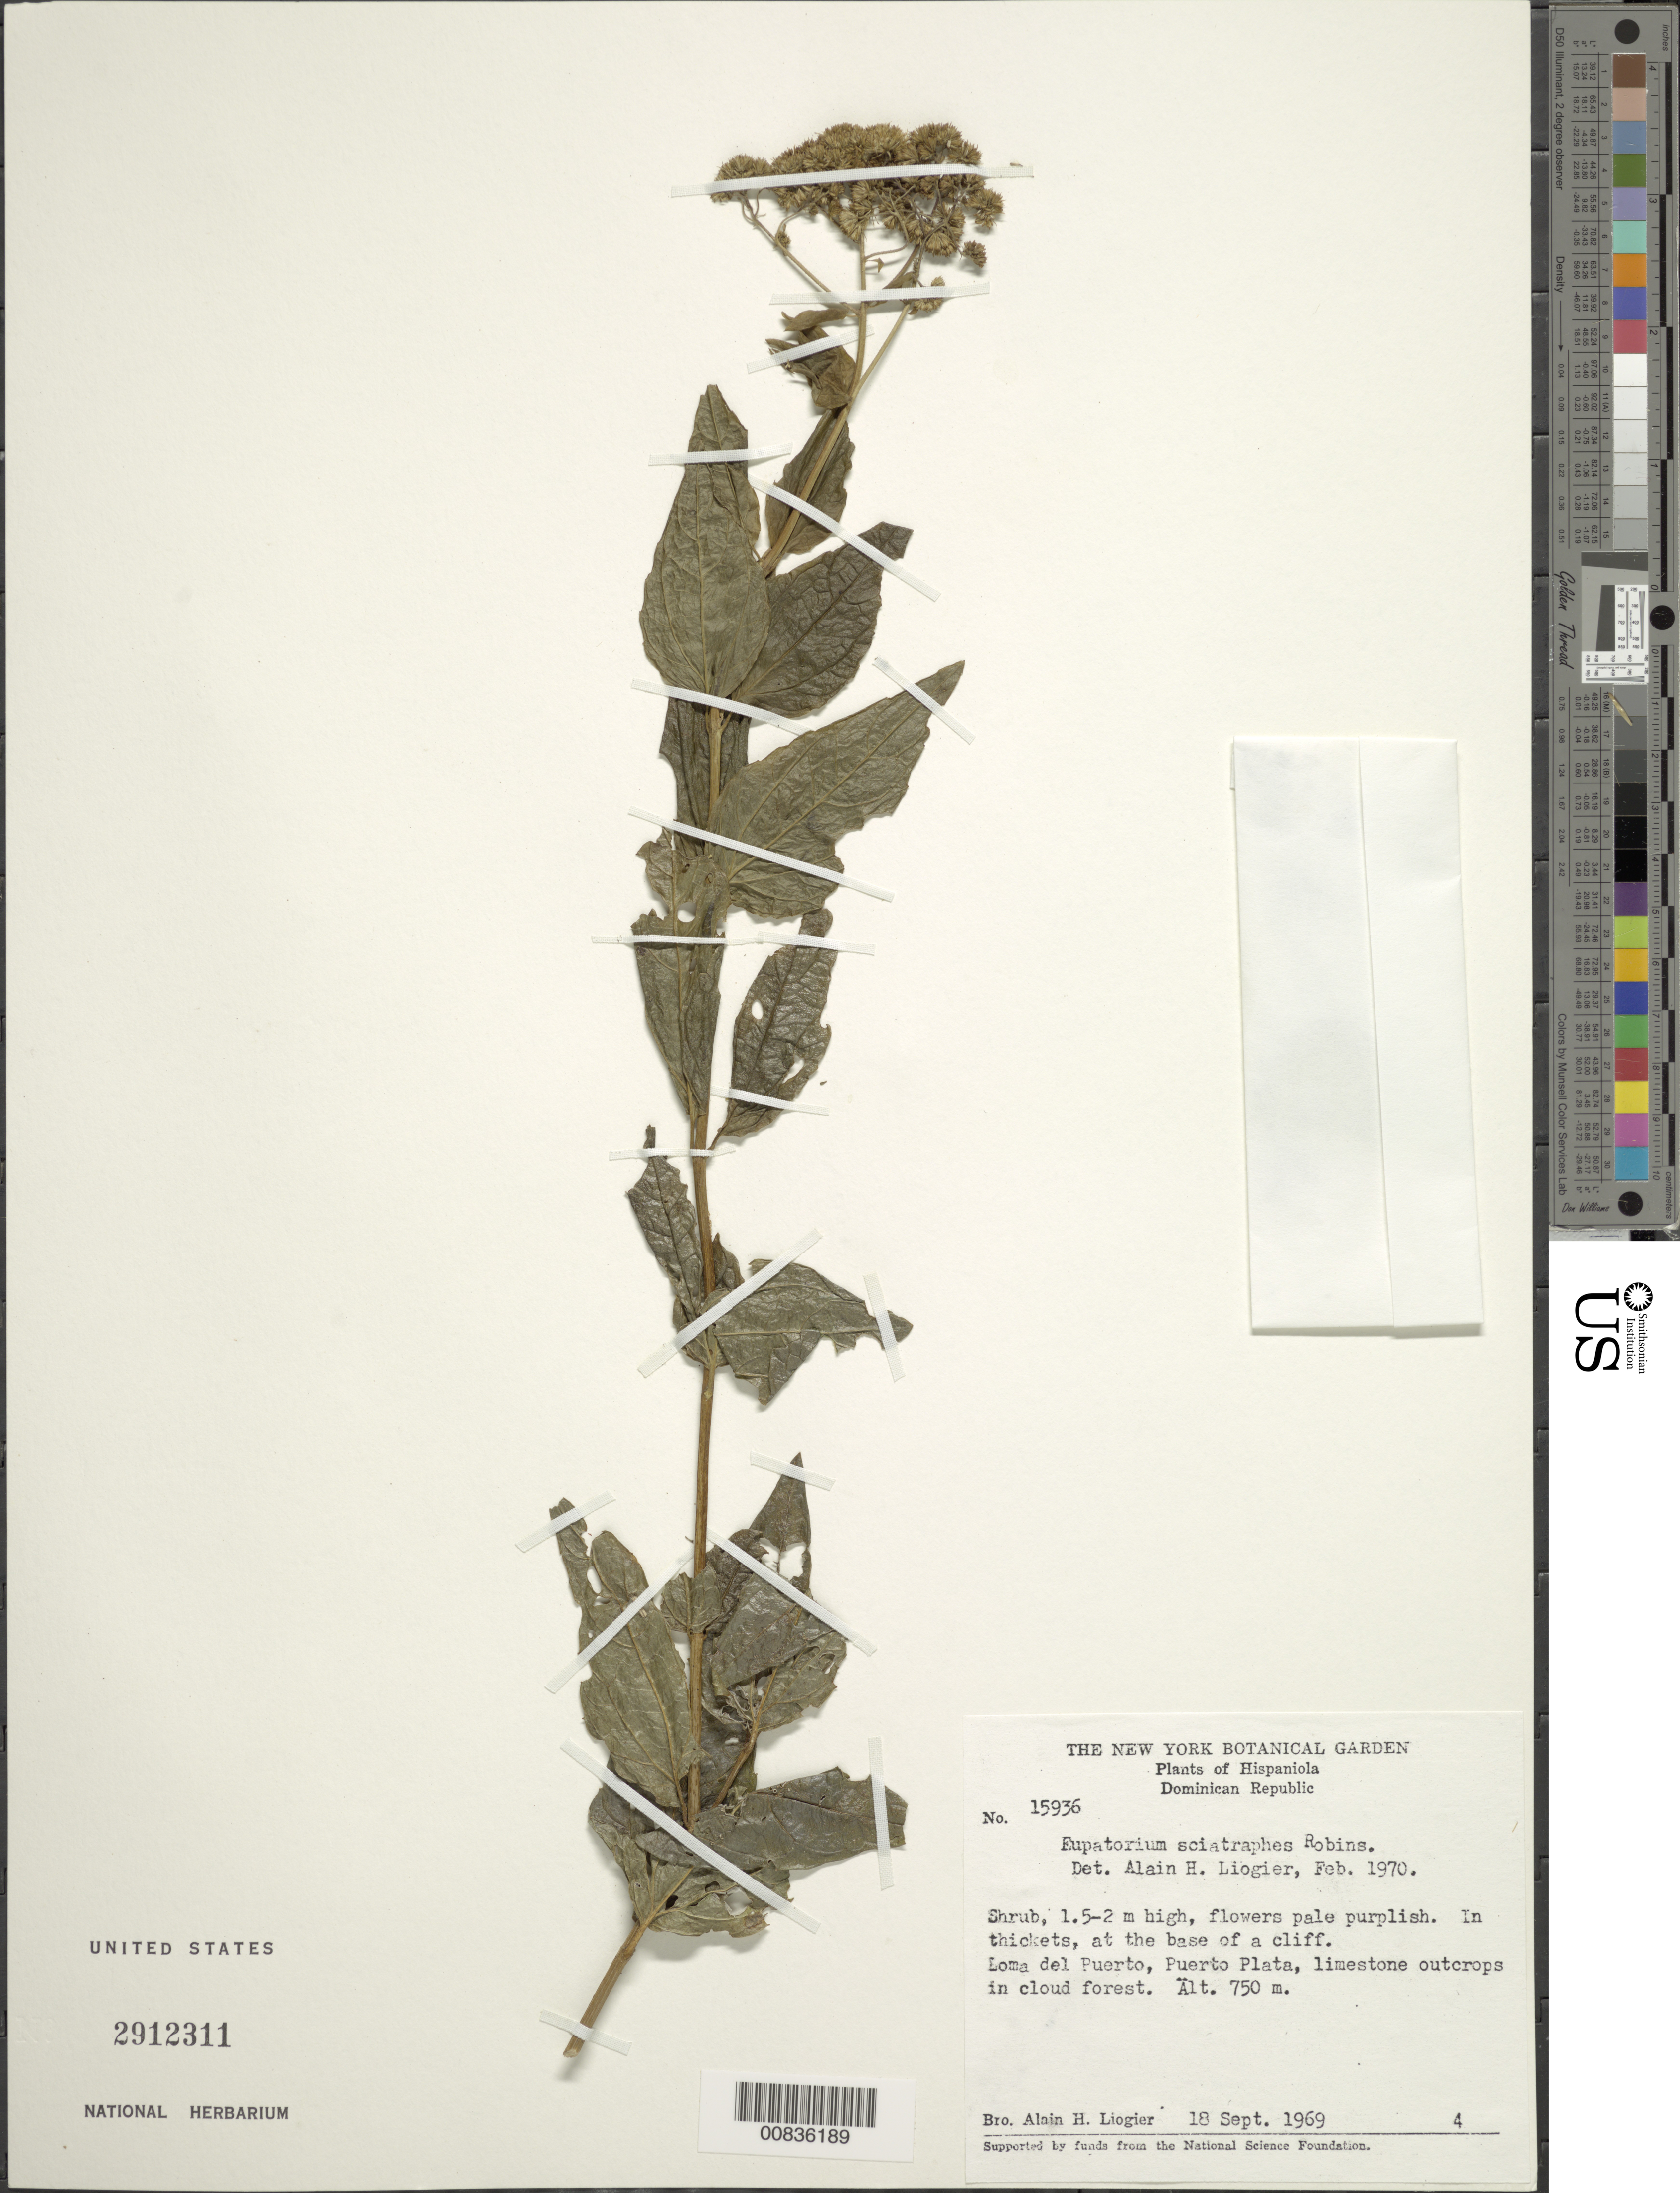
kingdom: Plantae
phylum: Tracheophyta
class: Magnoliopsida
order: Asterales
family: Asteraceae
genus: Koanophyllon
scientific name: Koanophyllon sciatraphes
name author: (B.L. Rob.) R.M. King & H. Rob.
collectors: A. H. Liogier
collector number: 15936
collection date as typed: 18 Sep 1969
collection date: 1969-09-18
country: Dominican Republic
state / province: Puerto Plata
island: Hispaniola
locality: Loma del Puerto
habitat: In thickets at the base of a cliff in limestone crops in cloud forest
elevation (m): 750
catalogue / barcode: US 2912311